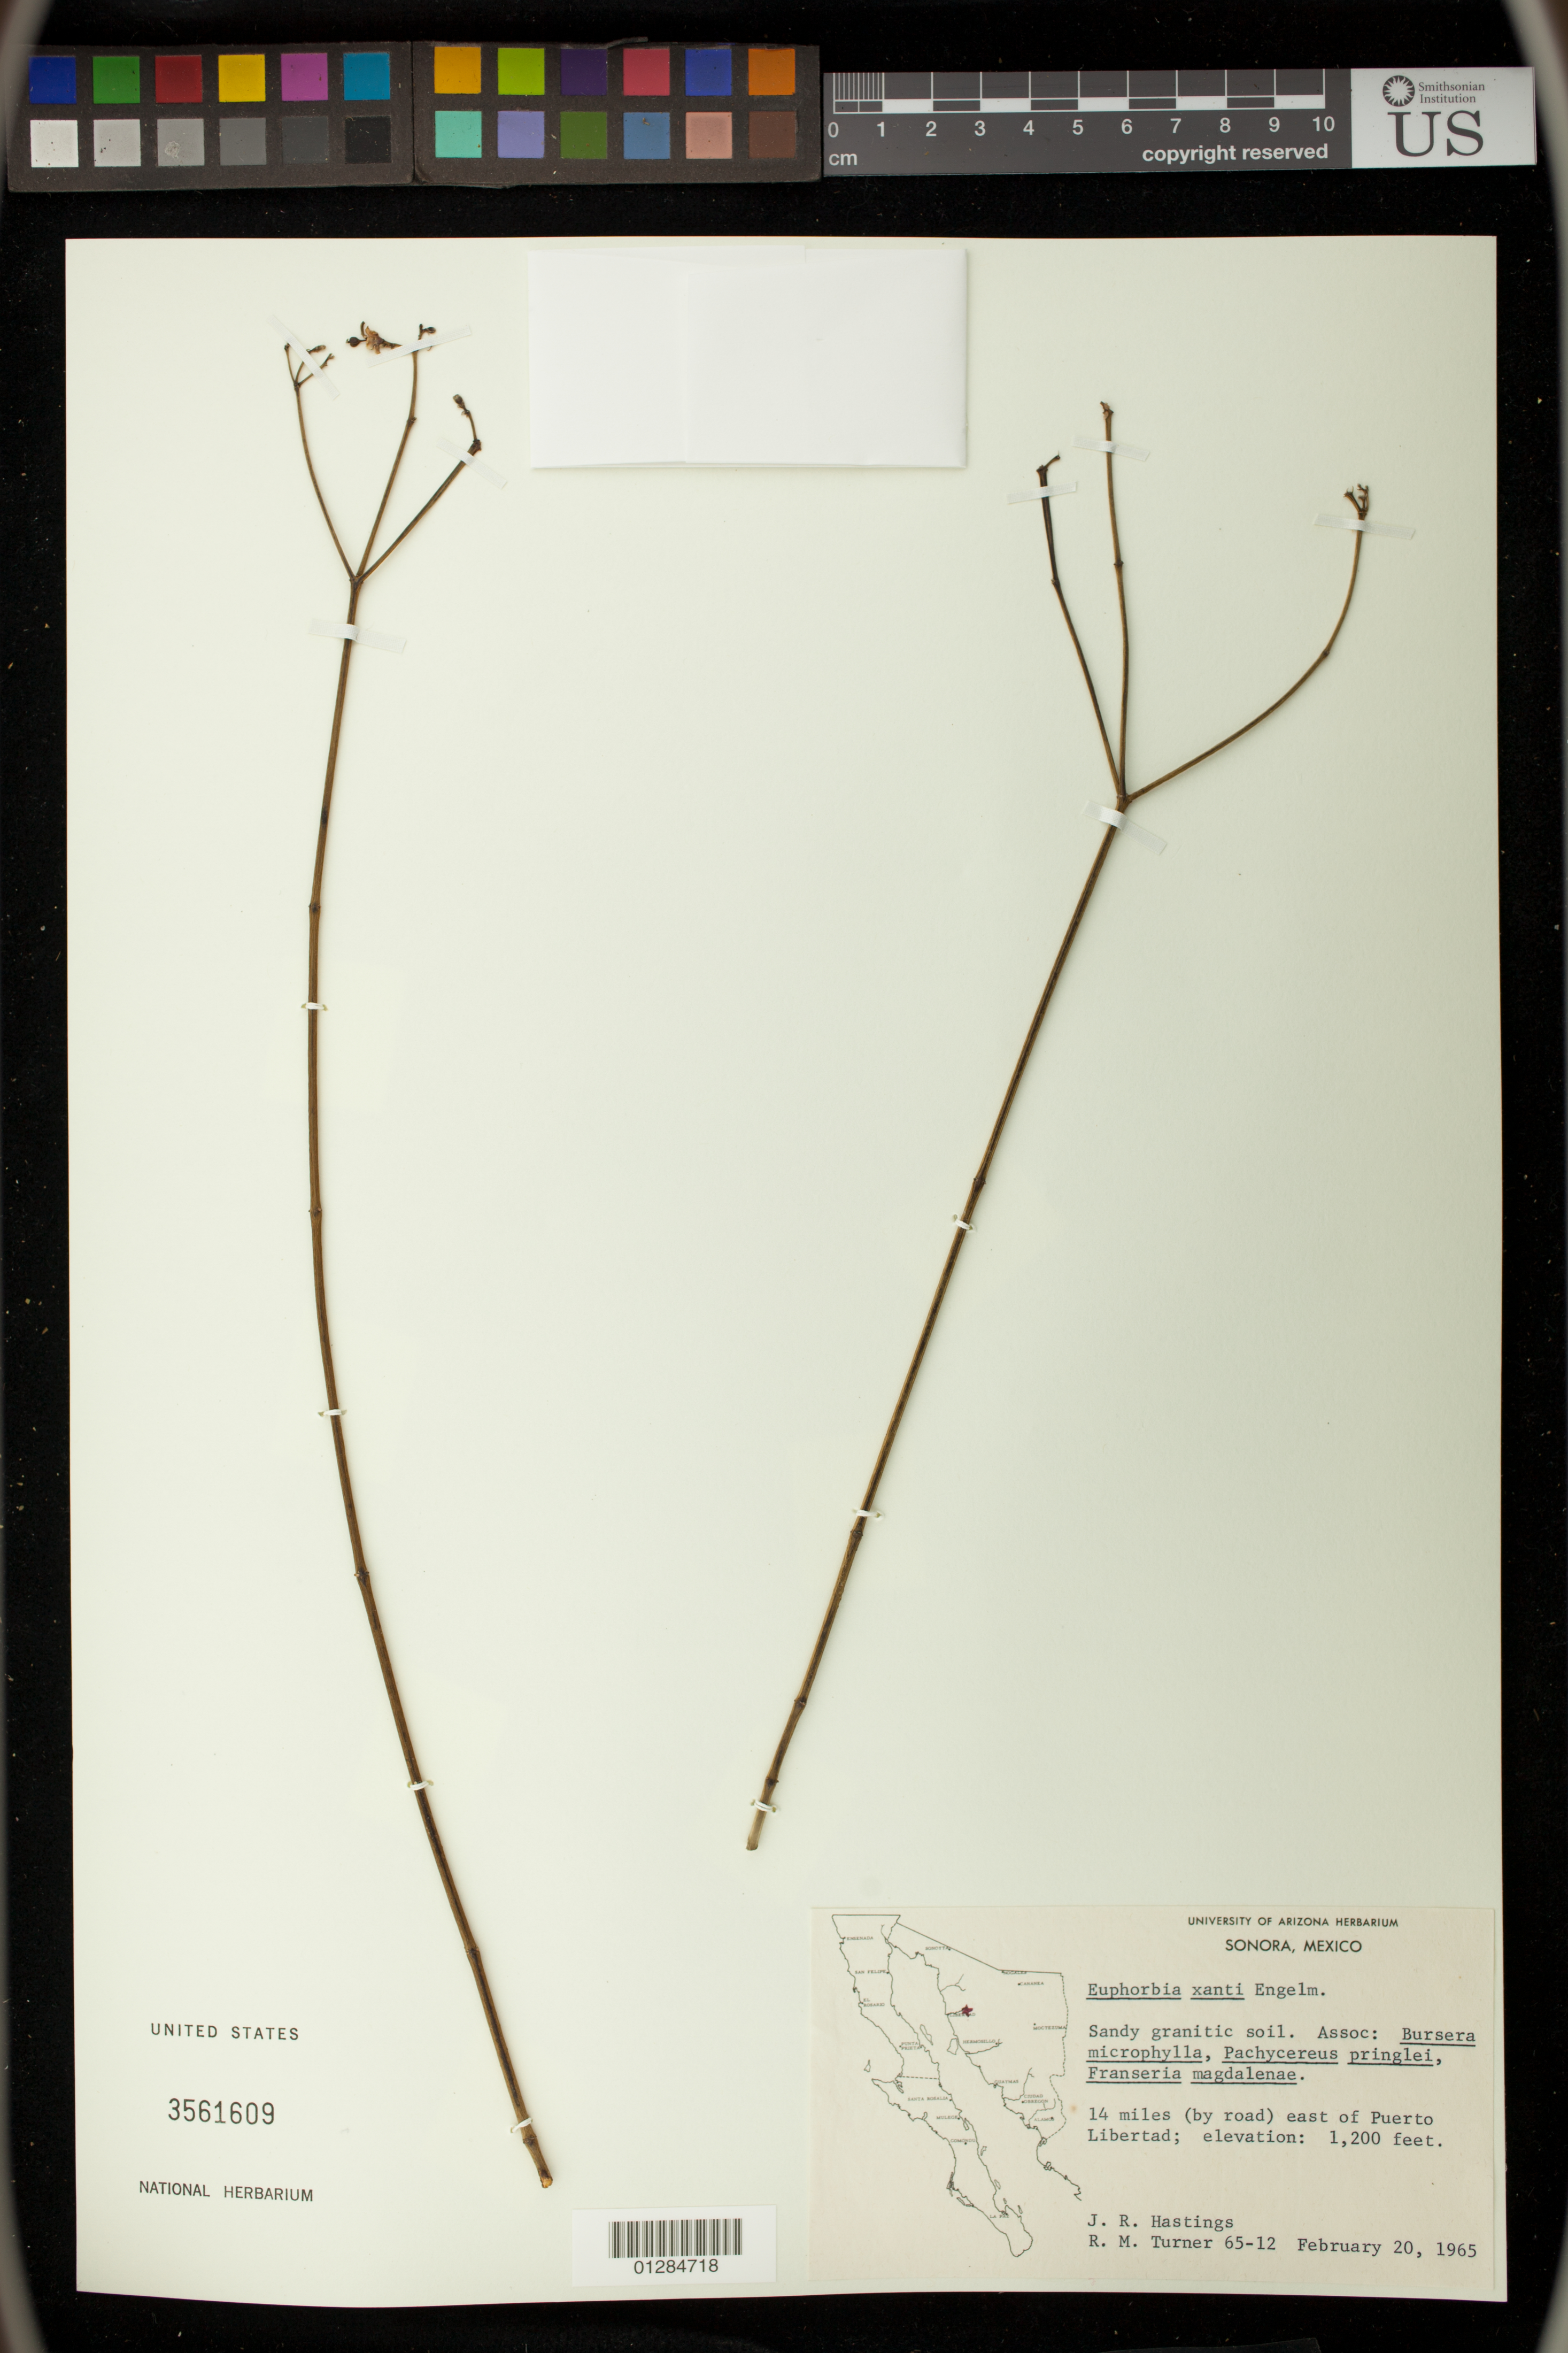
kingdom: Plantae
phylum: Tracheophyta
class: Magnoliopsida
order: Malpighiales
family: Euphorbiaceae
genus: Euphorbia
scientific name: Euphorbia xanti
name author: Engelm. ex Boiss.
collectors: J. Hastings & R. M. Turner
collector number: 65-12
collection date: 1965-02-20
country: Mexico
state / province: Sonora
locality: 14 miles (by road) E. of Puerto Libertad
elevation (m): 366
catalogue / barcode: US 3561609